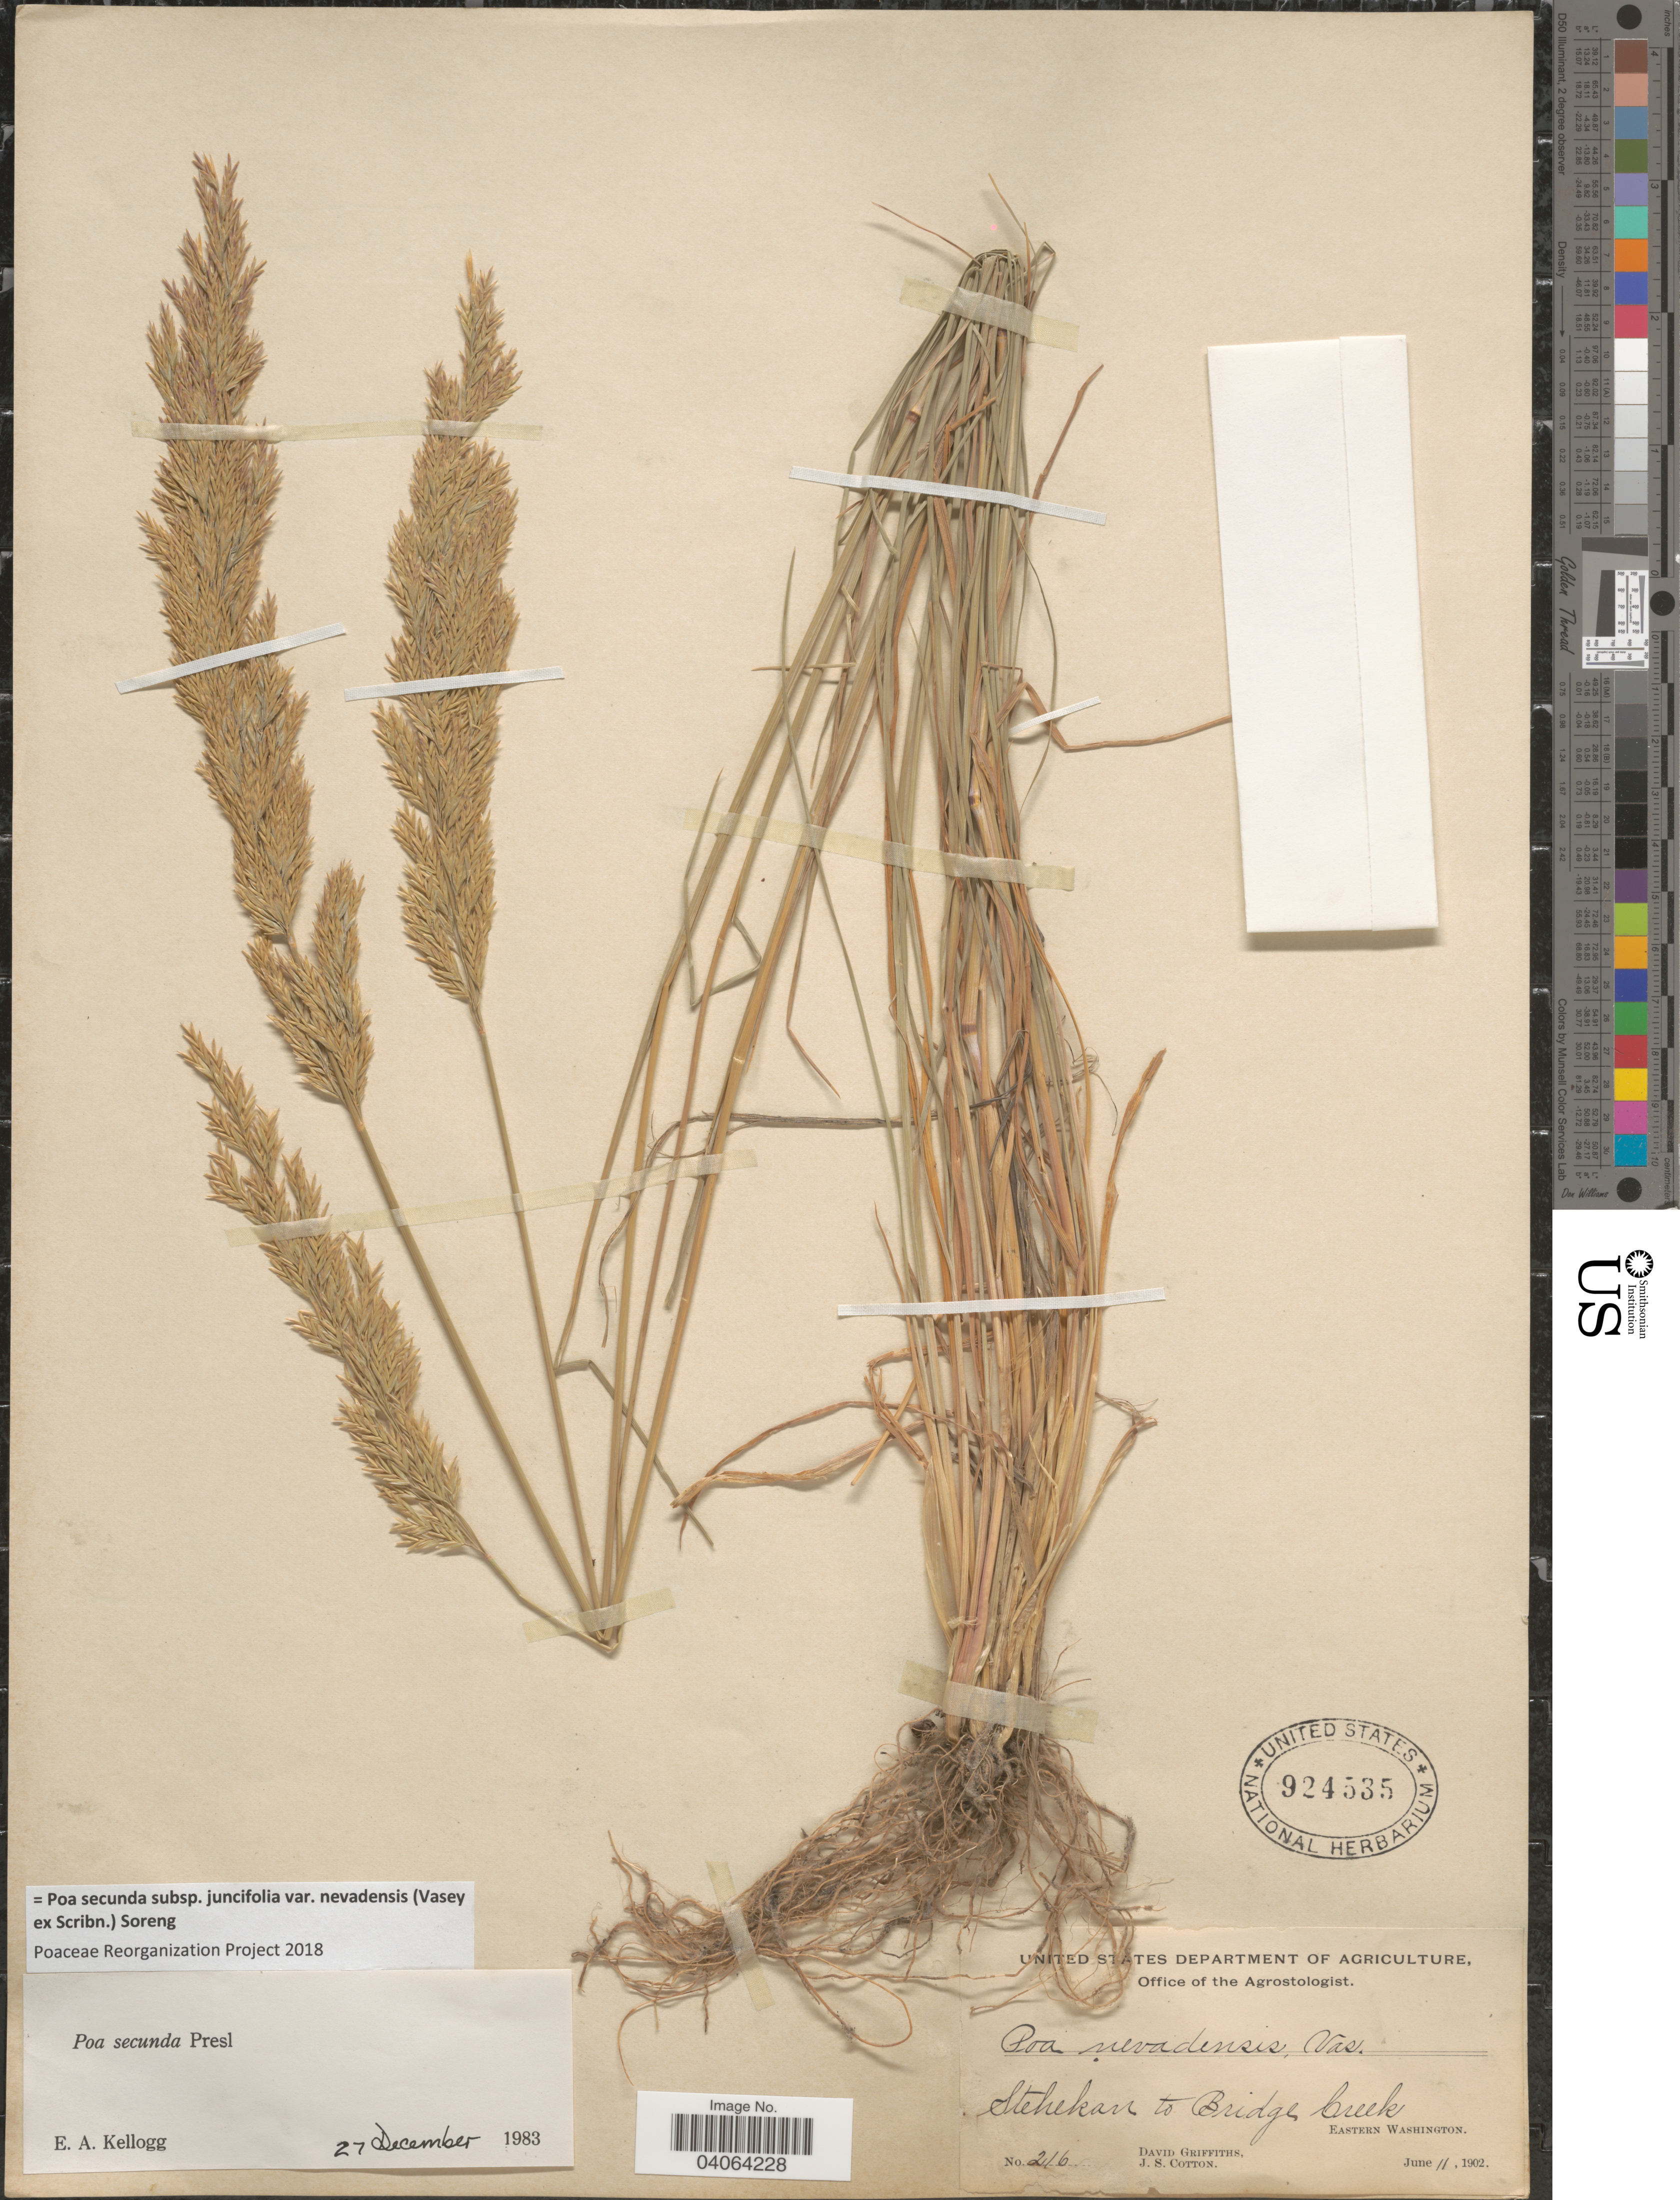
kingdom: Plantae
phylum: Tracheophyta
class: Liliopsida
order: Poales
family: Poaceae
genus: Poa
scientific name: Poa secunda subsp. juncifolia var. nevadensis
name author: (Vasey ex Scribn.) Soreng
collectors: D. Griffiths & J. S. Cotton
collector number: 216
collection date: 1902-06-11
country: United States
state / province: Washington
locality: Stehekan to Bridge Creek. Eastern Washington.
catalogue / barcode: US 924535